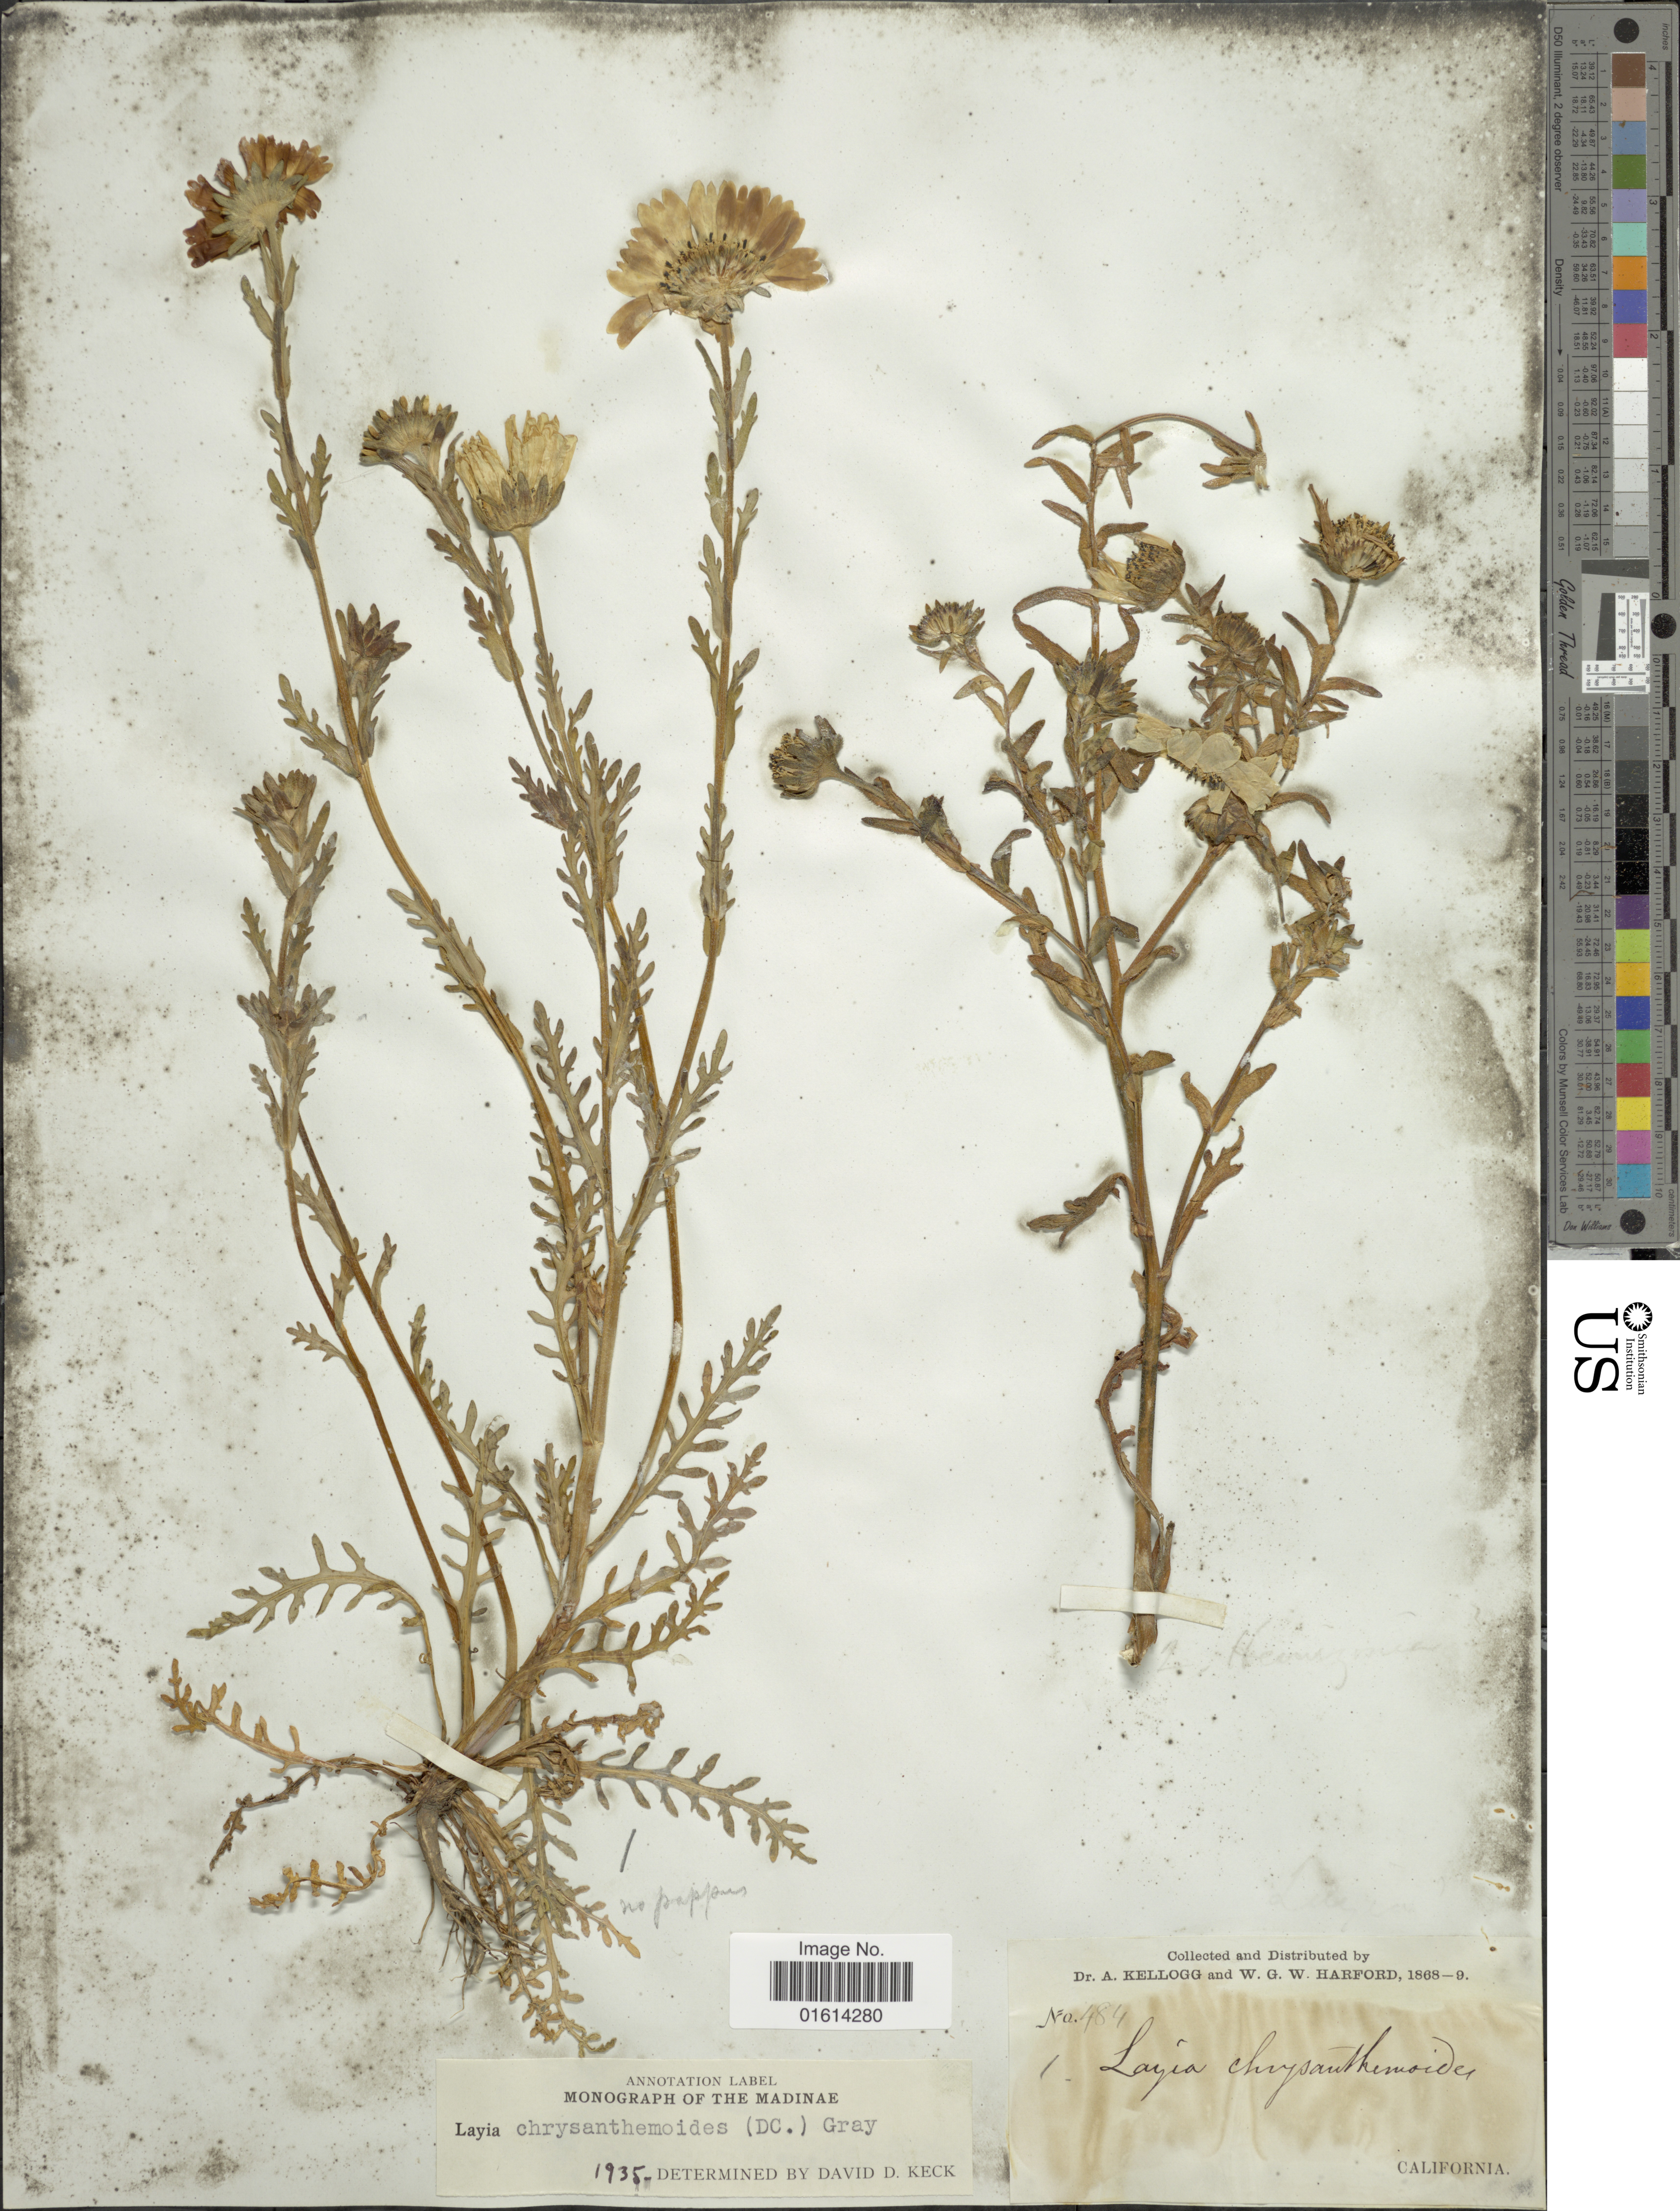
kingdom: Plantae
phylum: Tracheophyta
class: Magnoliopsida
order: Asterales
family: Asteraceae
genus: Layia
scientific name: Layia chrysanthemoides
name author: (DC.) A. Gray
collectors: A. Kellogg & W. G. W. Harford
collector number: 484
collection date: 1868/1869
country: United States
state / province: California